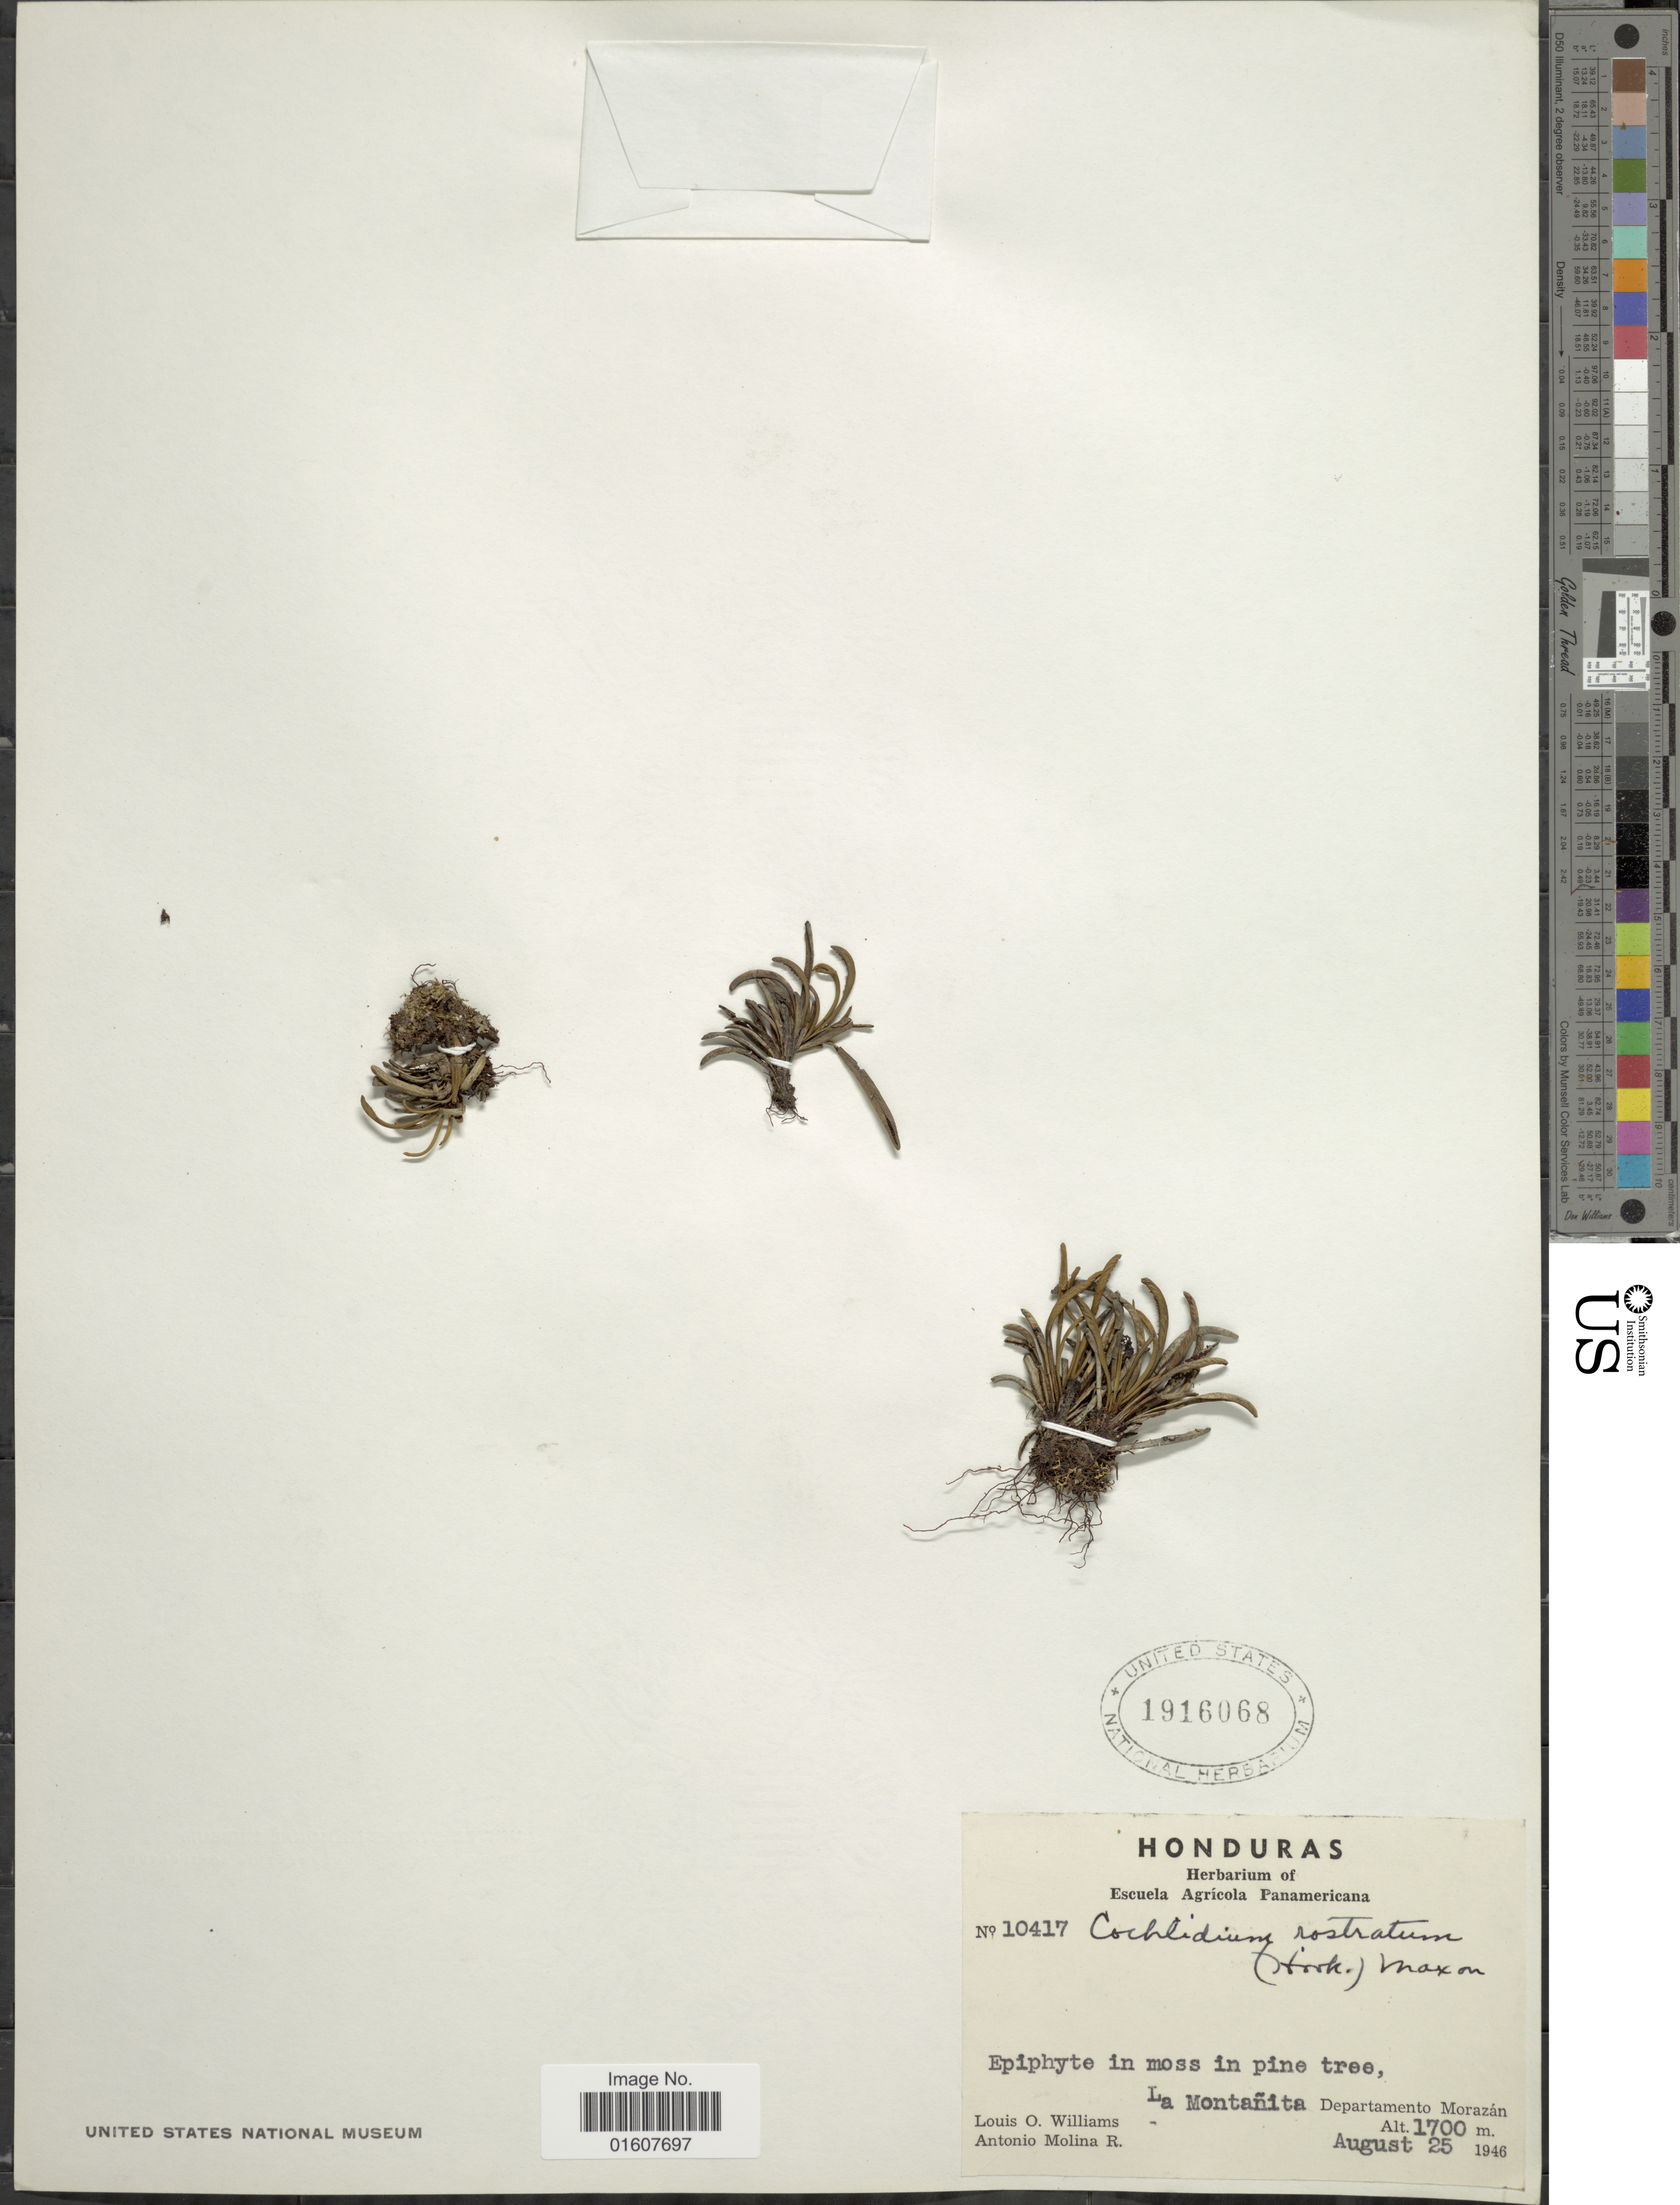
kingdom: Plantae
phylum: Tracheophyta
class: Polypodiopsida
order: Polypodiales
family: Polypodiaceae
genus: Cochlidium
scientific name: Cochlidium rostratum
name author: (Hook.) Maxon ex C. Chr.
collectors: L. O. Williams & A. Molina R.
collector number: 10417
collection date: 1946-08-25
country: Honduras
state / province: Fco. Morazán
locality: La Montañita, Departamento Morazán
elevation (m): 1700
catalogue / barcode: US 1916068